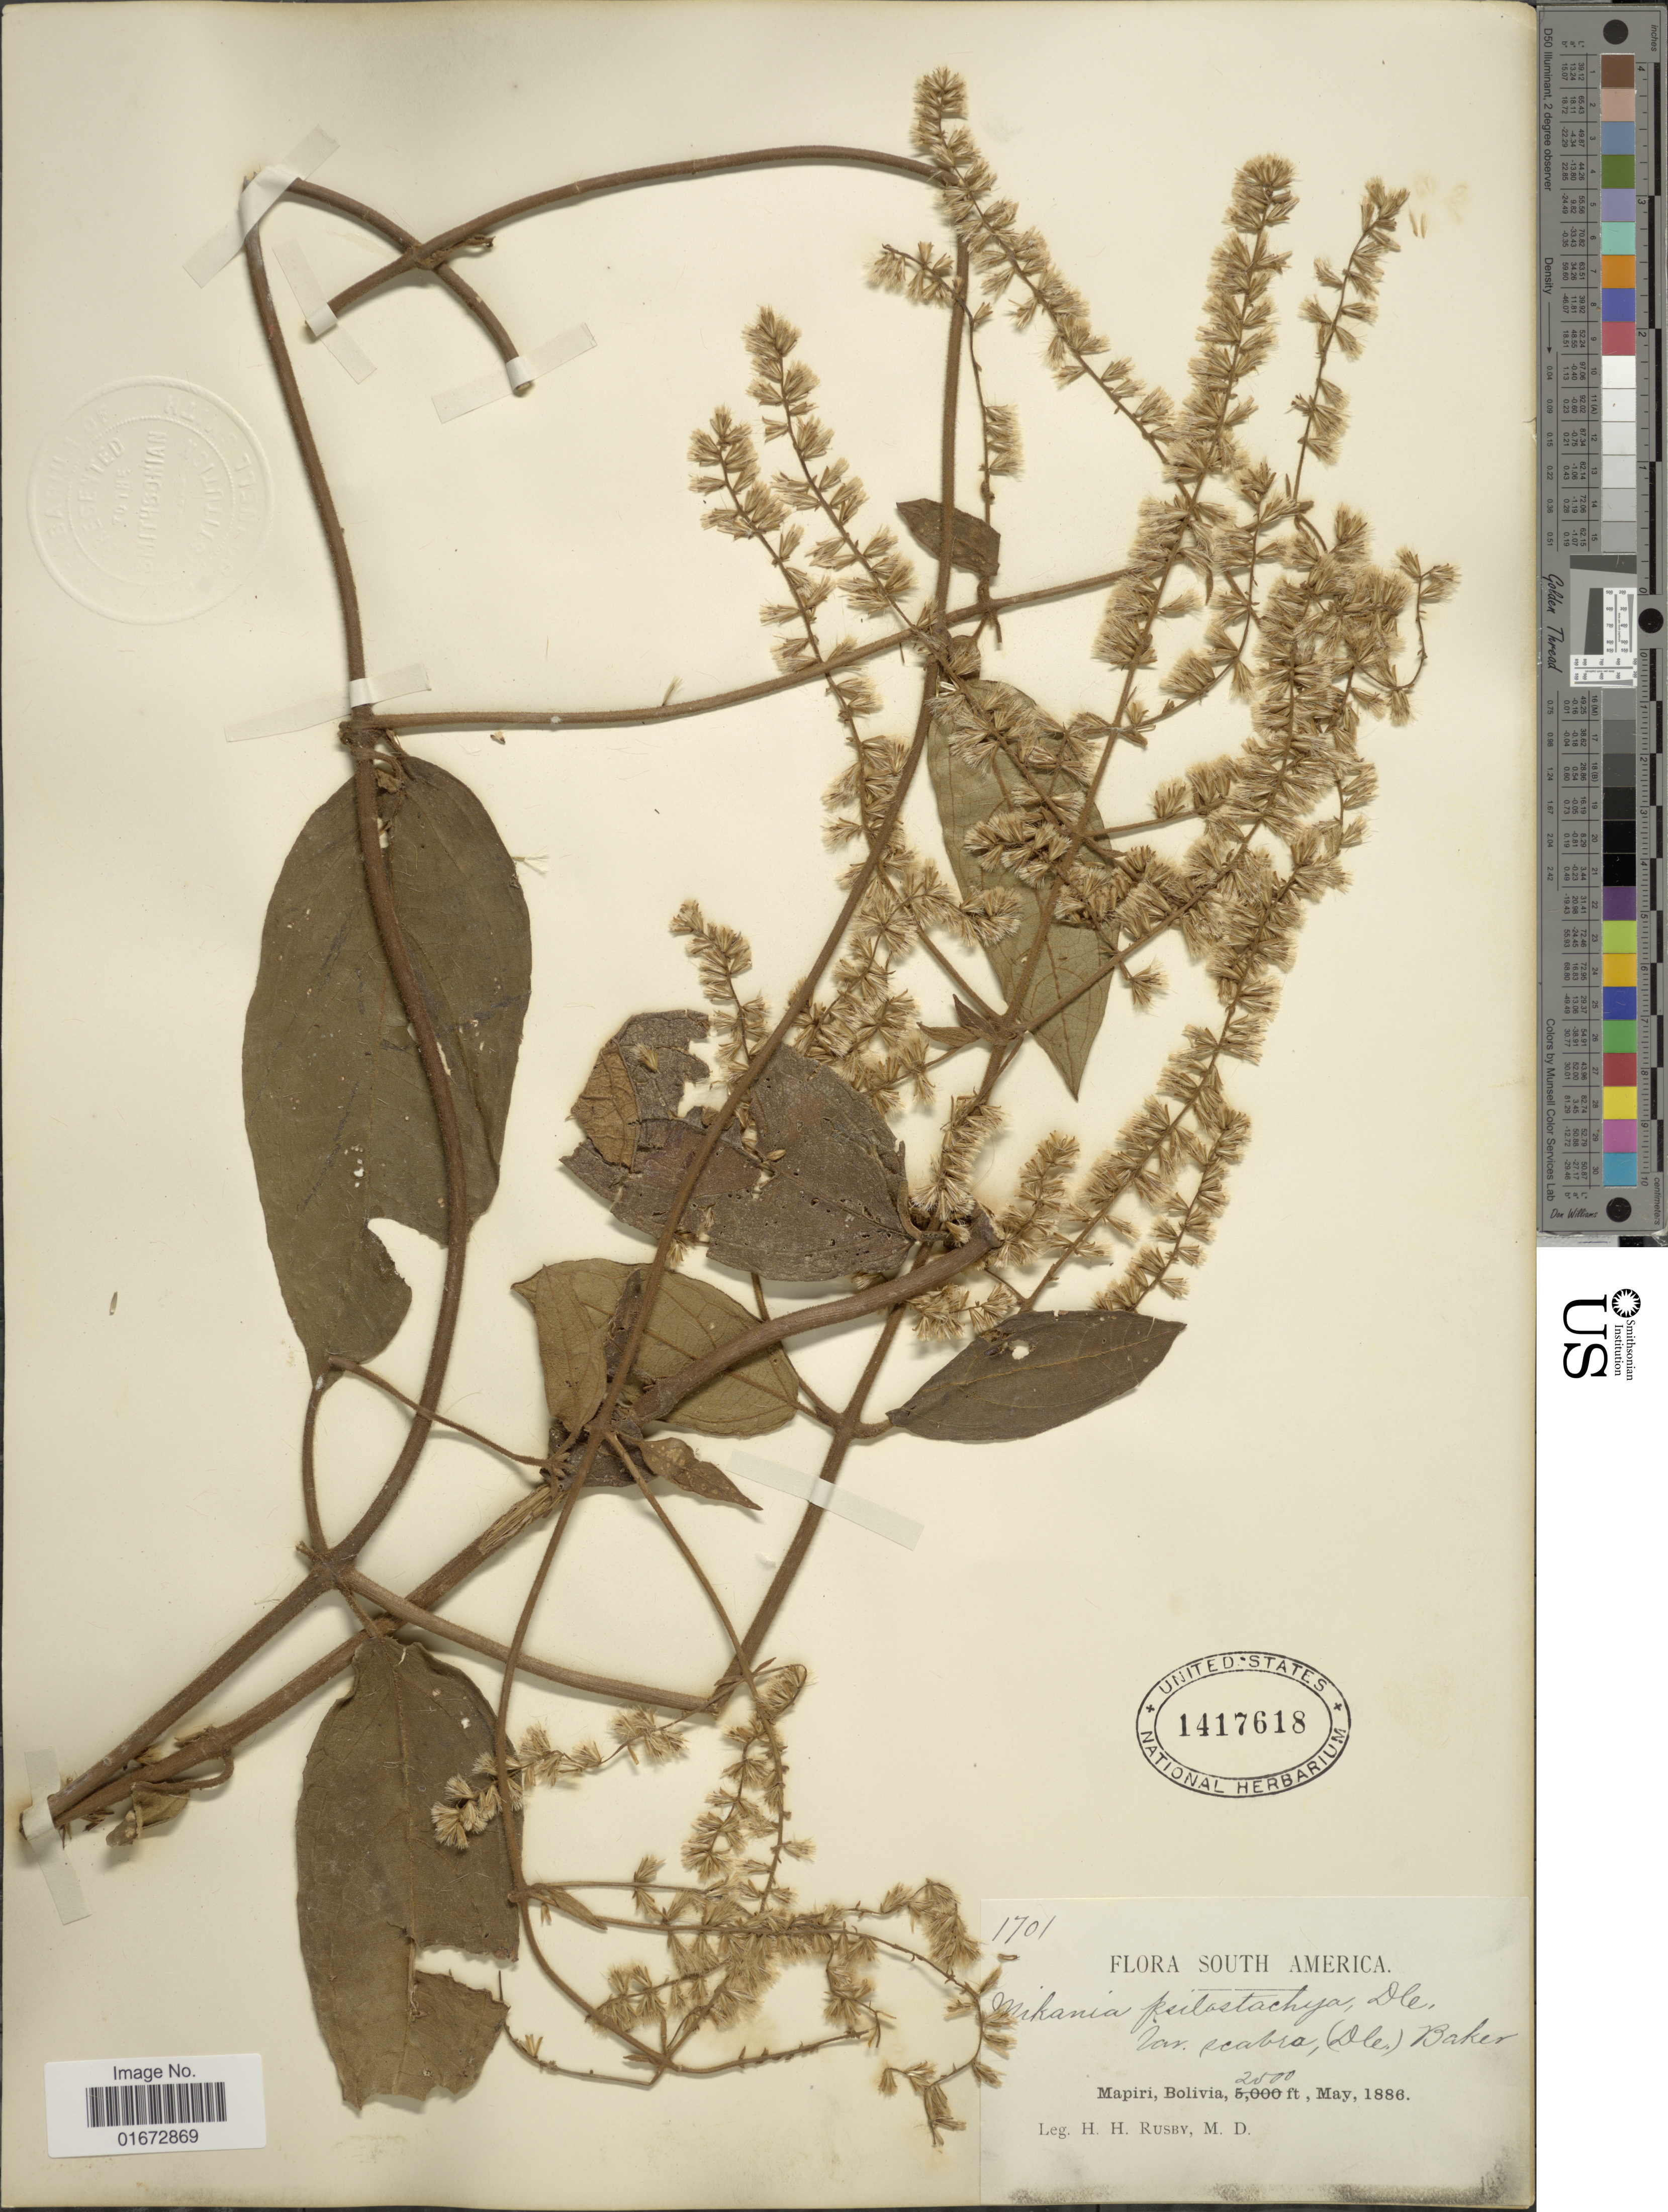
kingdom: Plantae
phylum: Tracheophyta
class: Magnoliopsida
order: Asterales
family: Asteraceae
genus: Mikania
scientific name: Mikania psilostachya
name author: DC.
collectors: H. H. Rusby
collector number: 1701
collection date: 1886-05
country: Bolivia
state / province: La Páz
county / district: Larecaja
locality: Mapiri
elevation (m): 610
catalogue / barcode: US 1417618